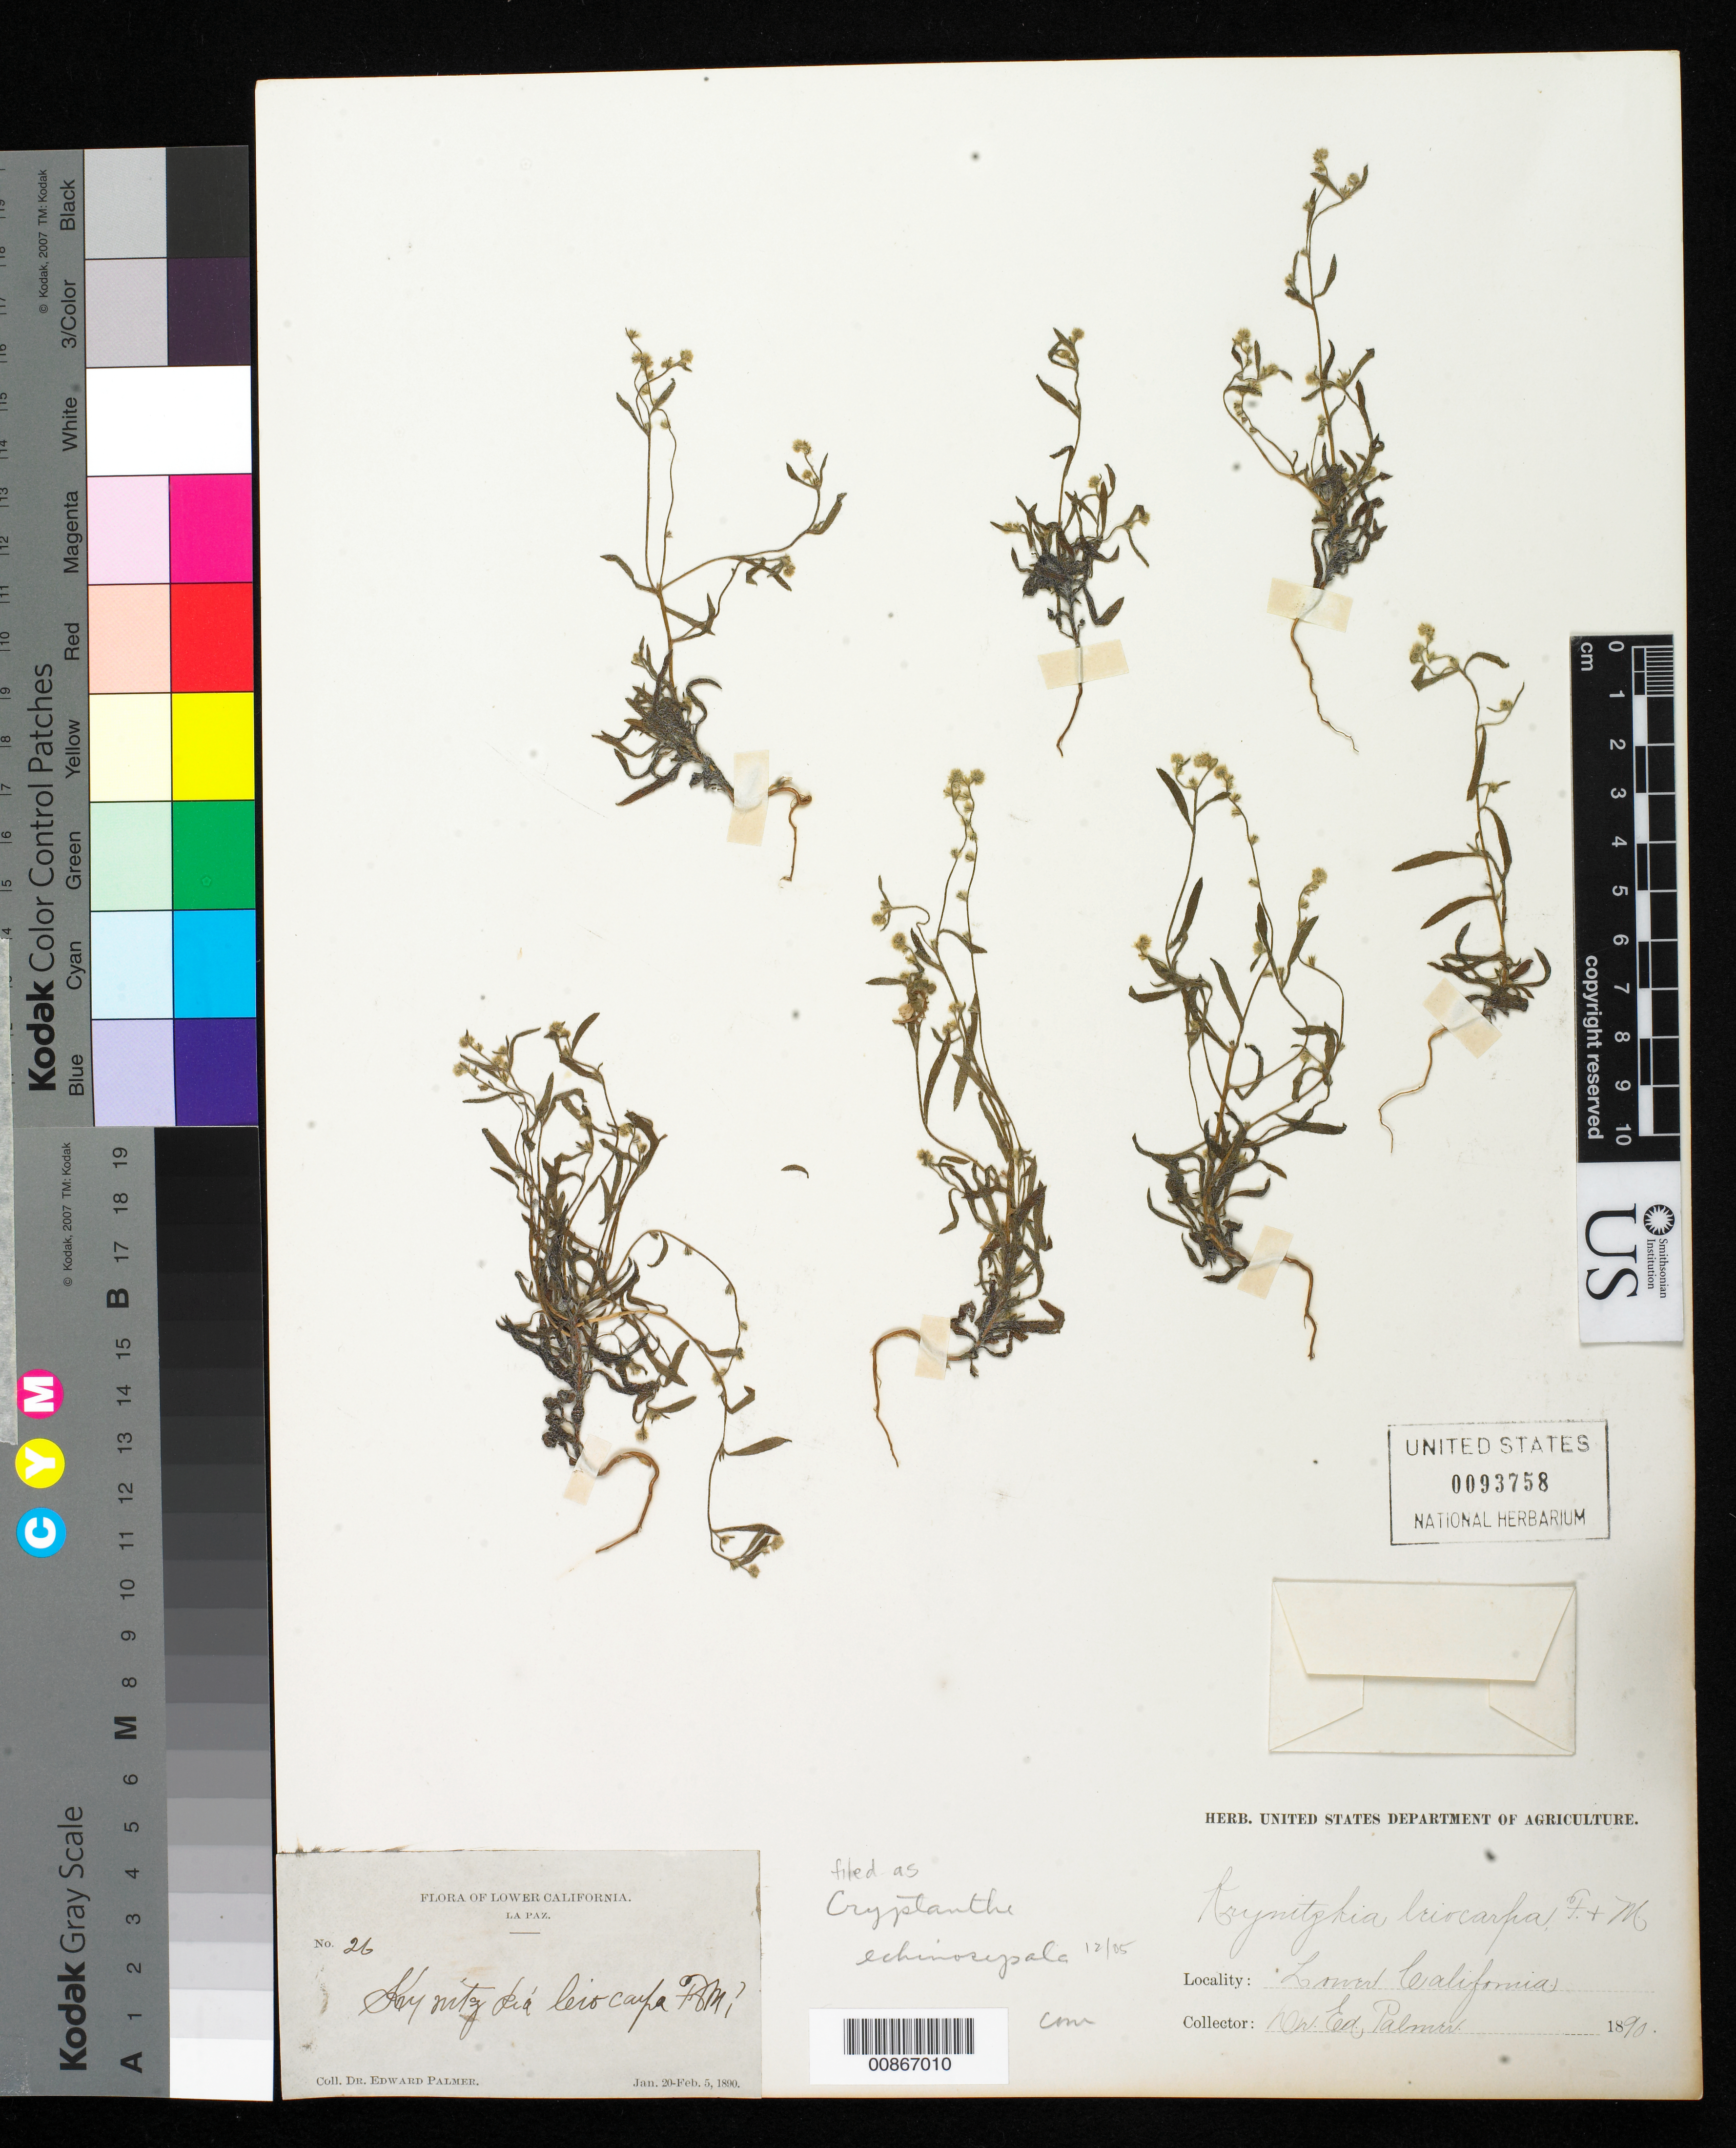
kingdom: Plantae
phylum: Tracheophyta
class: Magnoliopsida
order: Boraginales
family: Boraginaceae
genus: Cryptantha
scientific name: Cryptantha echinosepala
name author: J.F. Macbr.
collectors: E. Palmer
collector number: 26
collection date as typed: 20 Jan 1890 to 05 Feb 1890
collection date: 1890-01-20/1890-02-05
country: Mexico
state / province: Baja California Sur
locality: La Paz, Baja California Sur.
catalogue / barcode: US 93758